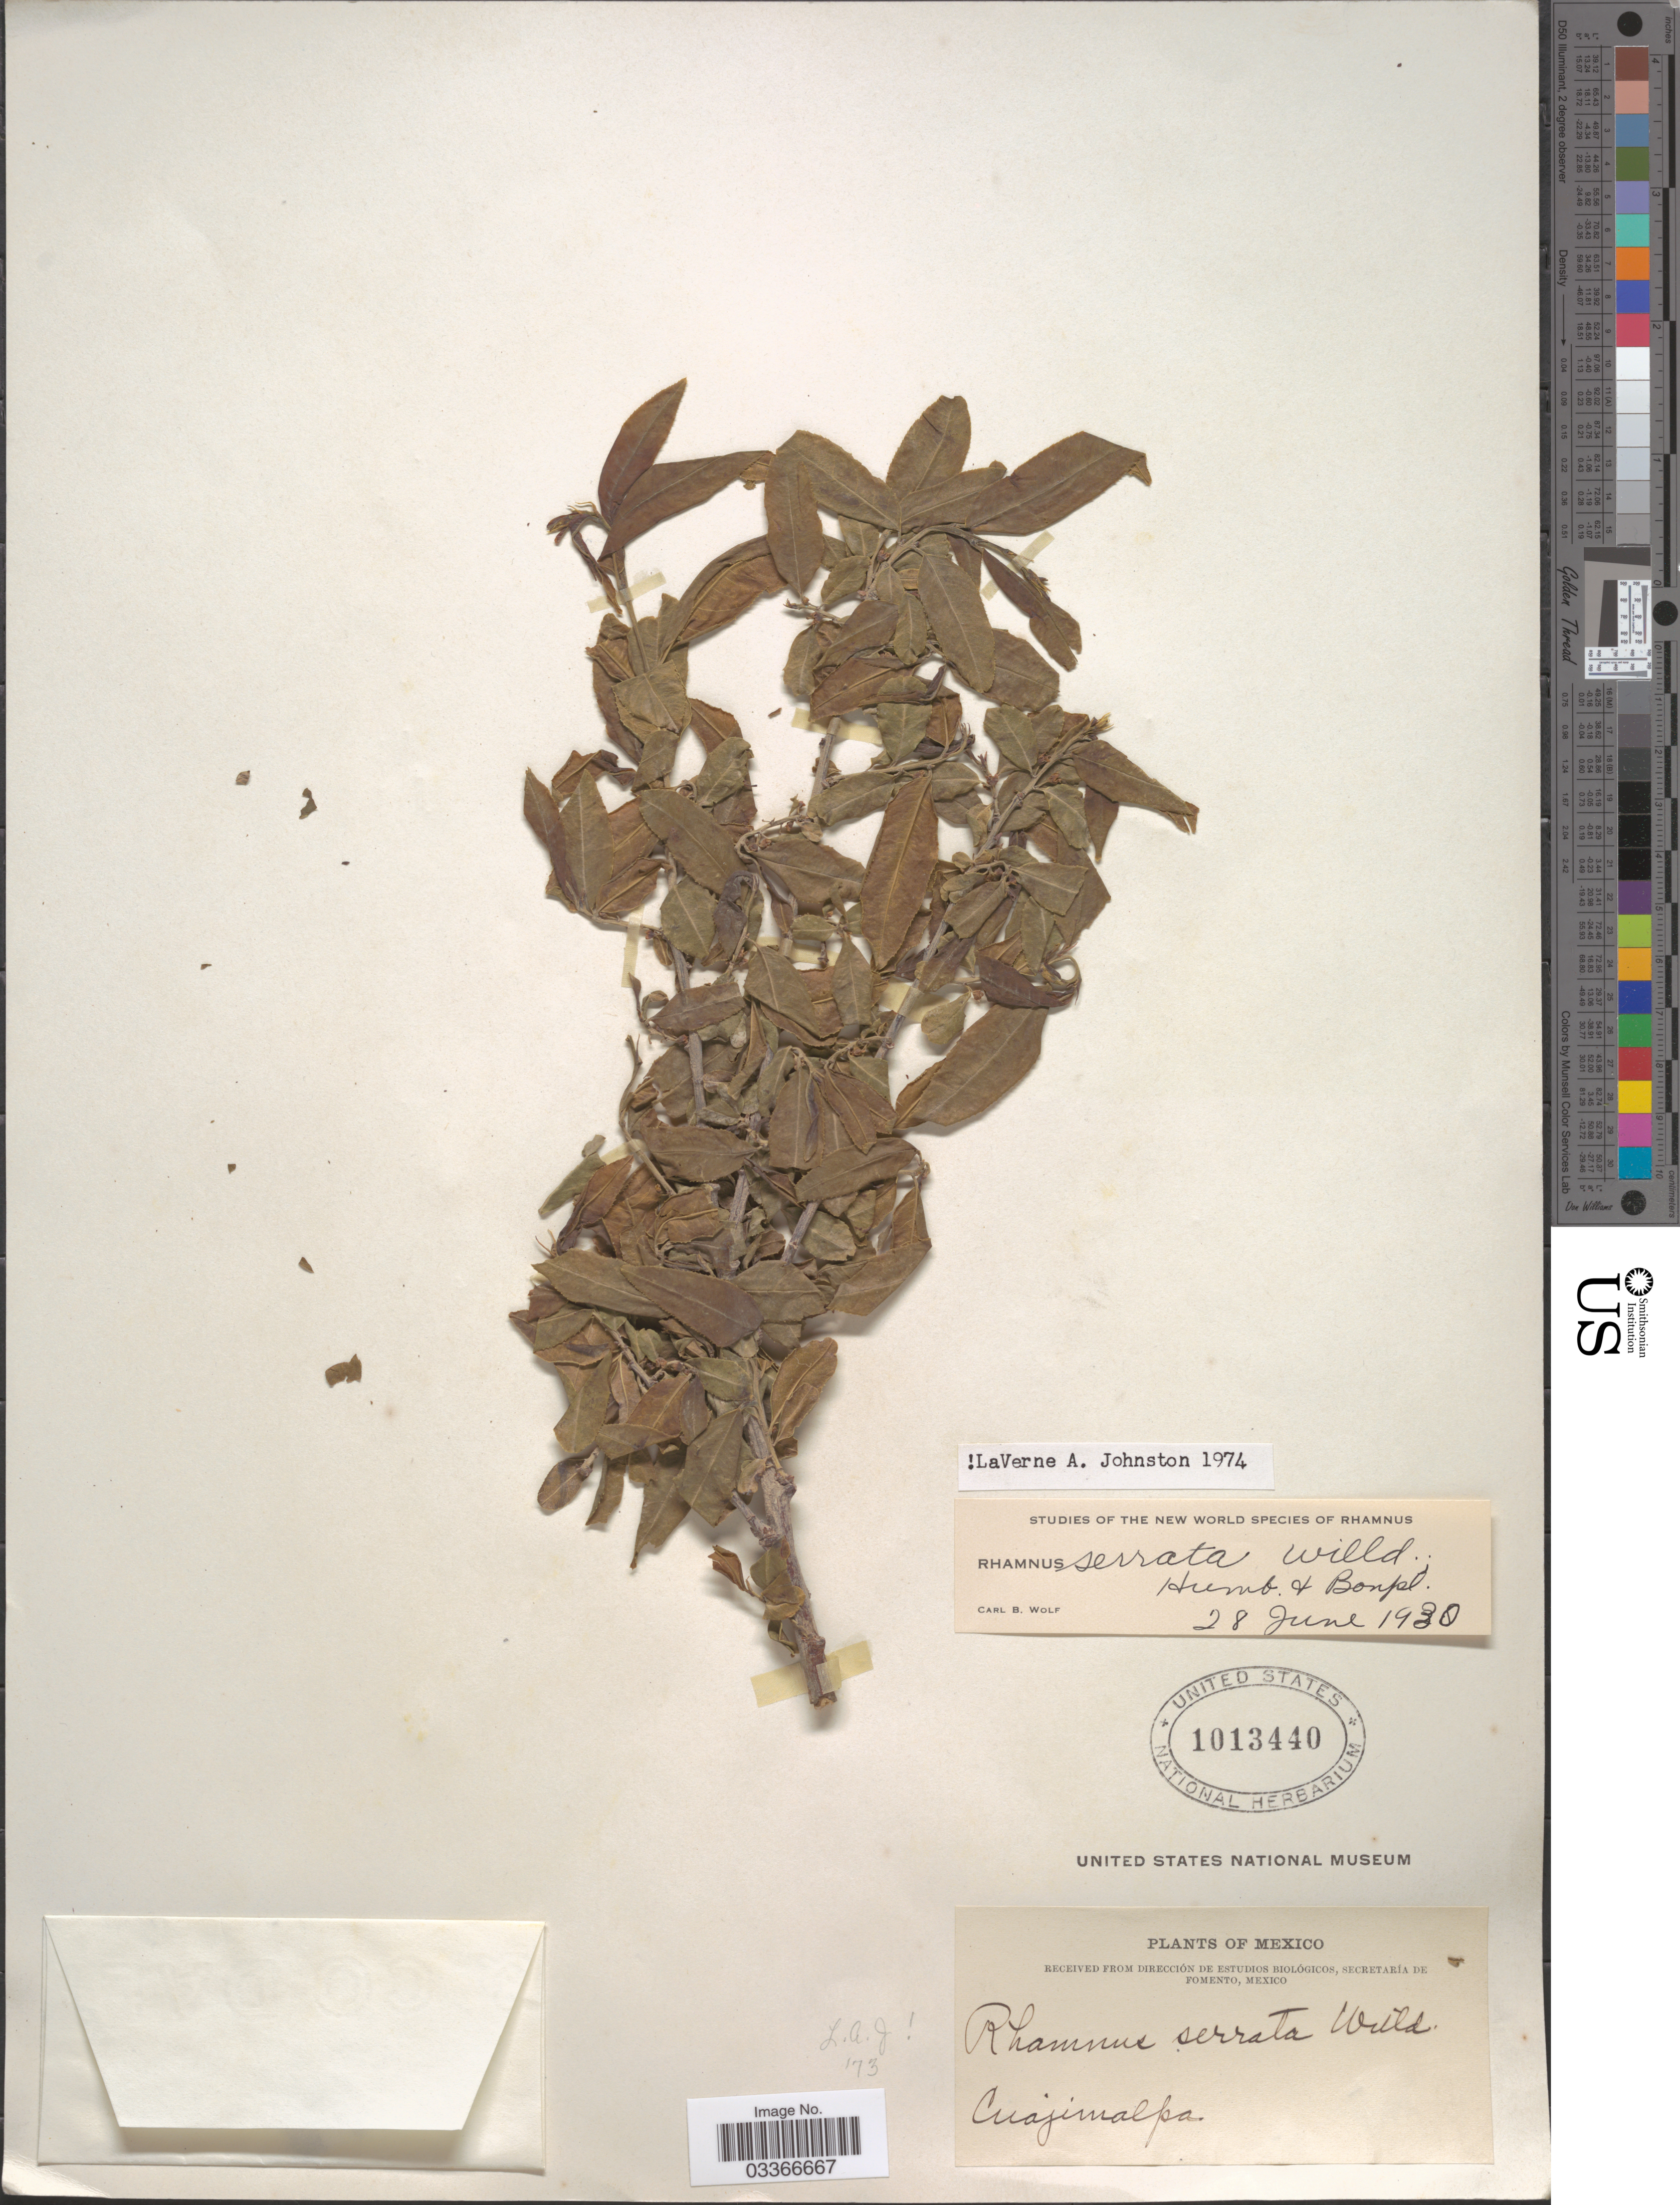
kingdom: Plantae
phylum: Tracheophyta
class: Magnoliopsida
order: Rosales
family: Rhamnaceae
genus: Rhamnus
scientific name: Rhamnus serrata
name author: Humb. & Bonpl. ex Willd.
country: Mexico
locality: Cuajimalpa.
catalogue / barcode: US 1013440